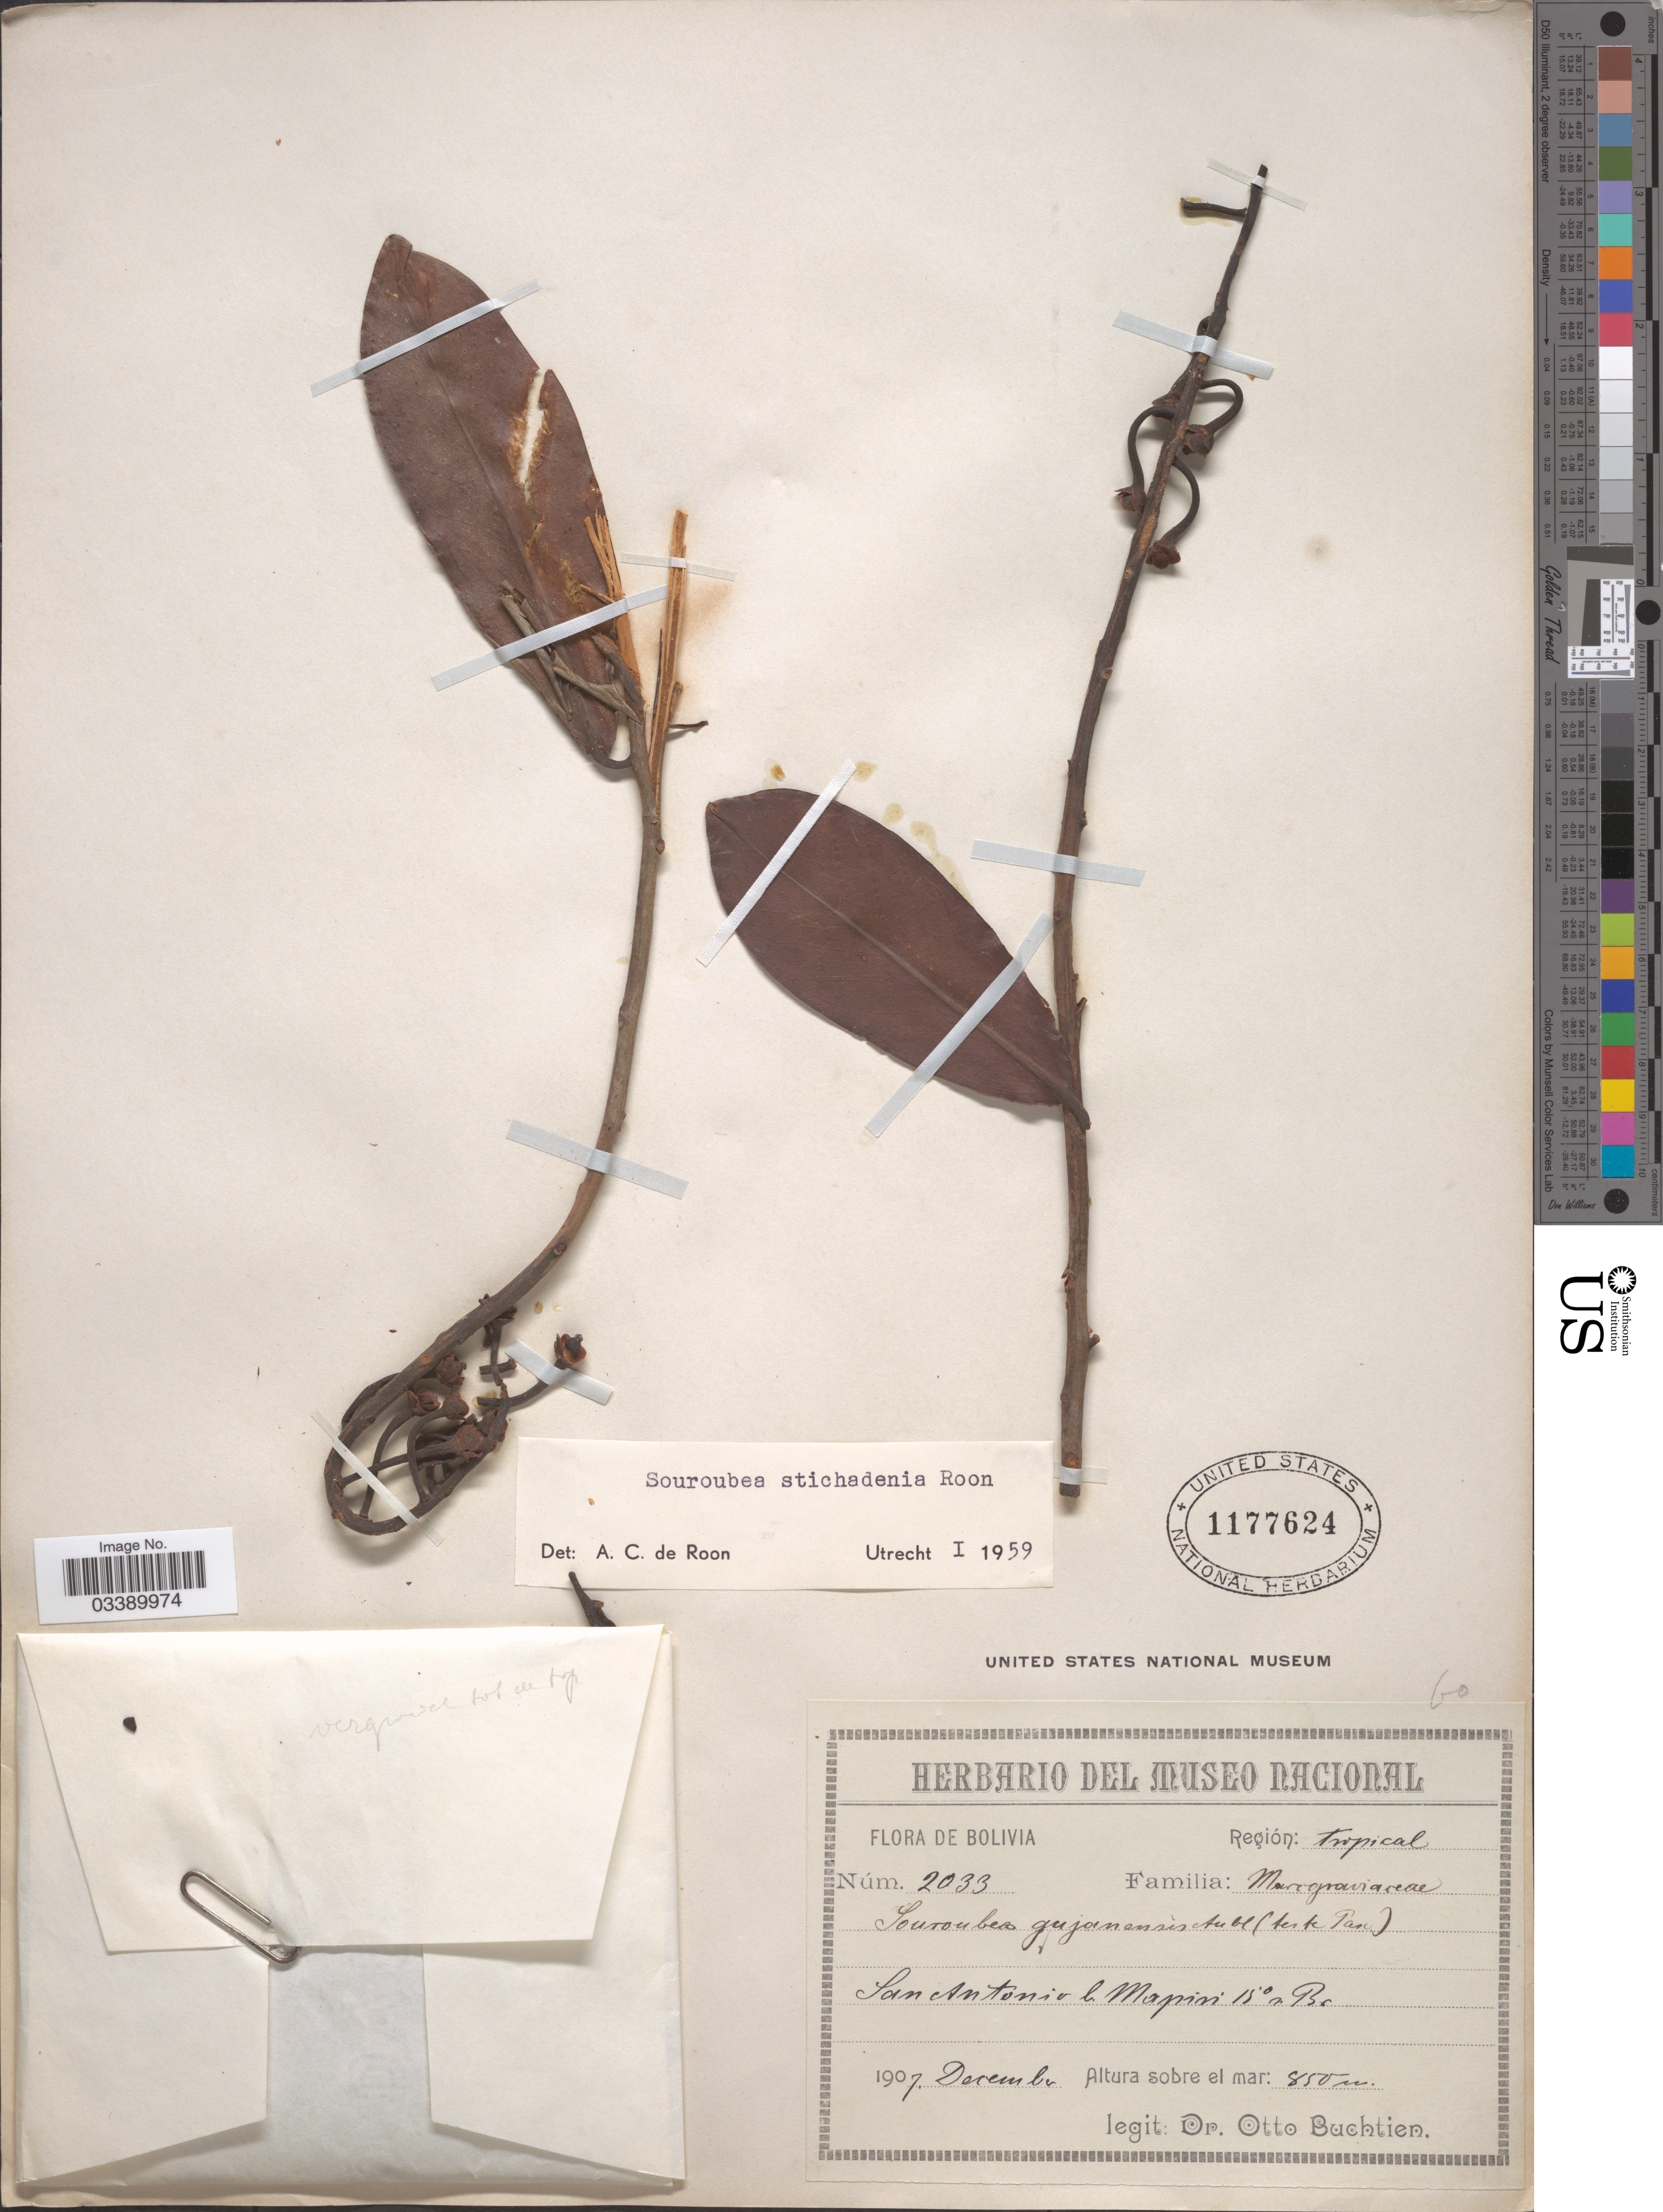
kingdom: Plantae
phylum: Tracheophyta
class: Magnoliopsida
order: Ericales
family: Marcgraviaceae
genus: Souroubea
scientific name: Souroubea stichadenia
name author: de Roon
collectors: O. Buchtien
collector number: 2033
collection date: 1907-12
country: Bolivia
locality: Región: Tropical. San Antonio b. Mapiri 15° Br.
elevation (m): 850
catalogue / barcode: US 1177624